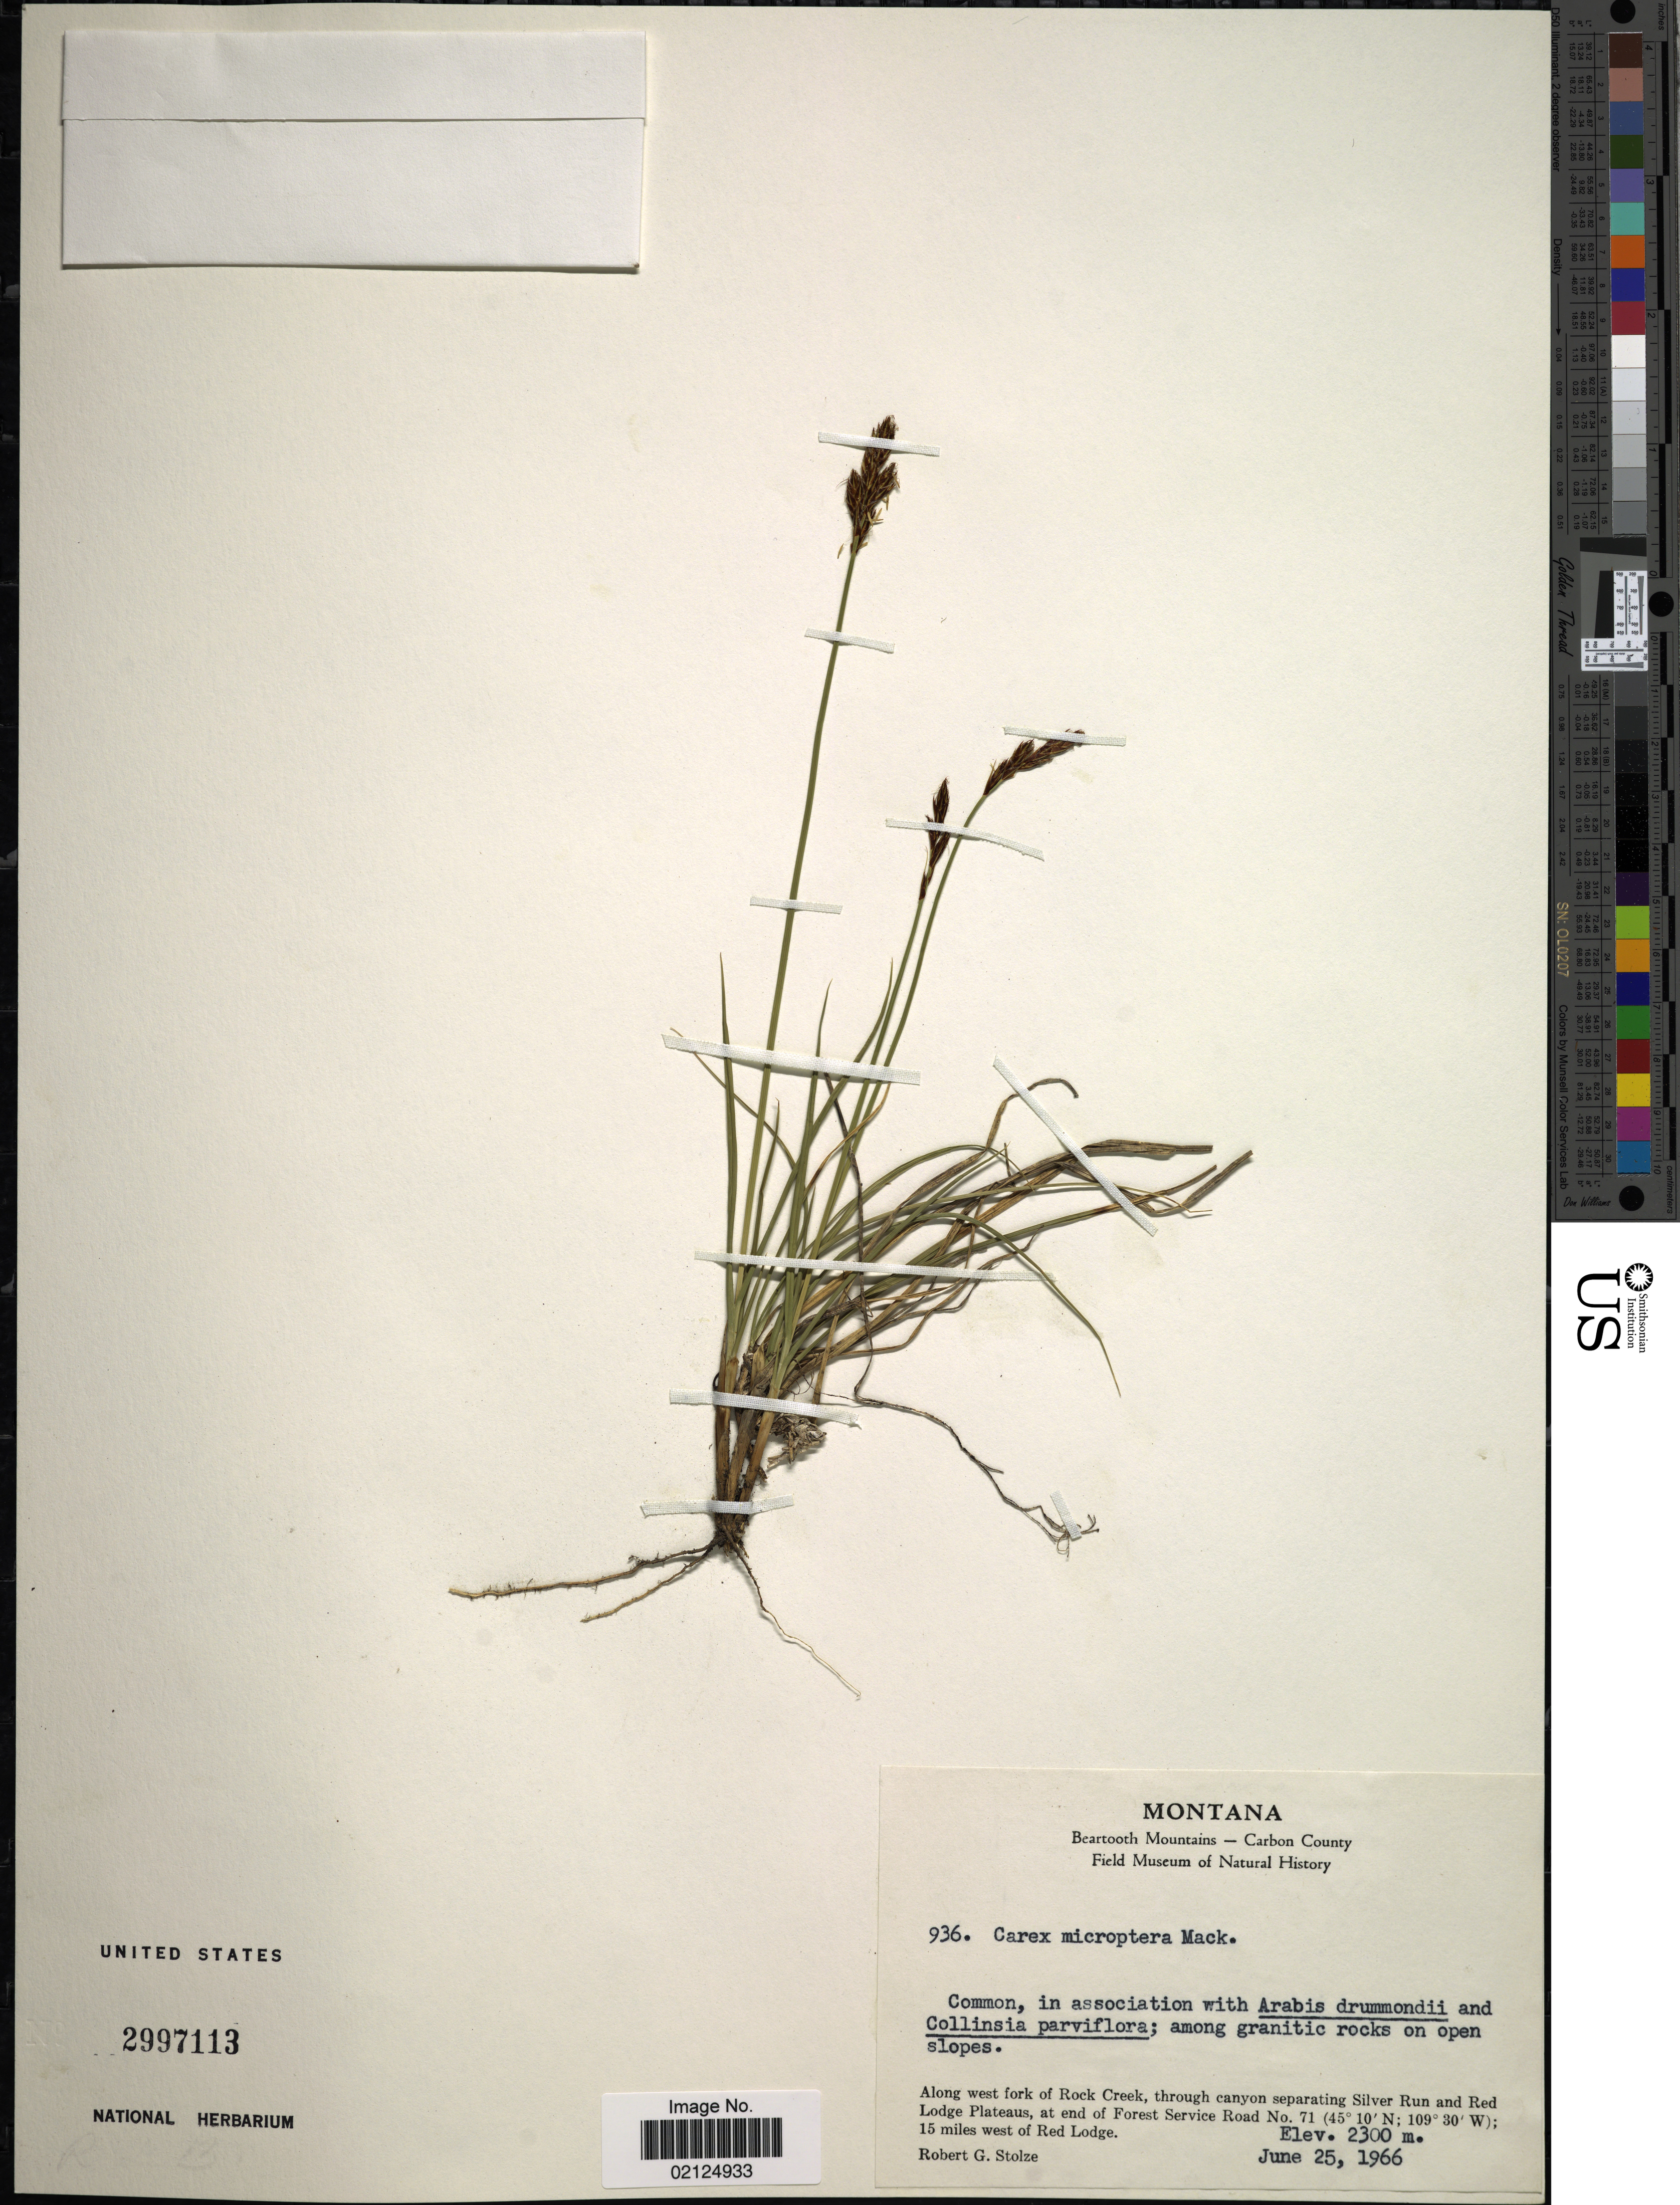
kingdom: Plantae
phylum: Tracheophyta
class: Liliopsida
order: Poales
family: Cyperaceae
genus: Carex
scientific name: Carex microptera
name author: Mack.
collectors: R. G. Stolze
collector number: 936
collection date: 1966-06-25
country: United States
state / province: Montana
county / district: Carbon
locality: Along west fork of Rock Creek, through canyon separating Silver Run and Red Lodge Plateaus, at end of Forest Service Road No. 71. 15 miles west of Red Lodge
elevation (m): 2300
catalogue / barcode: US 2997113